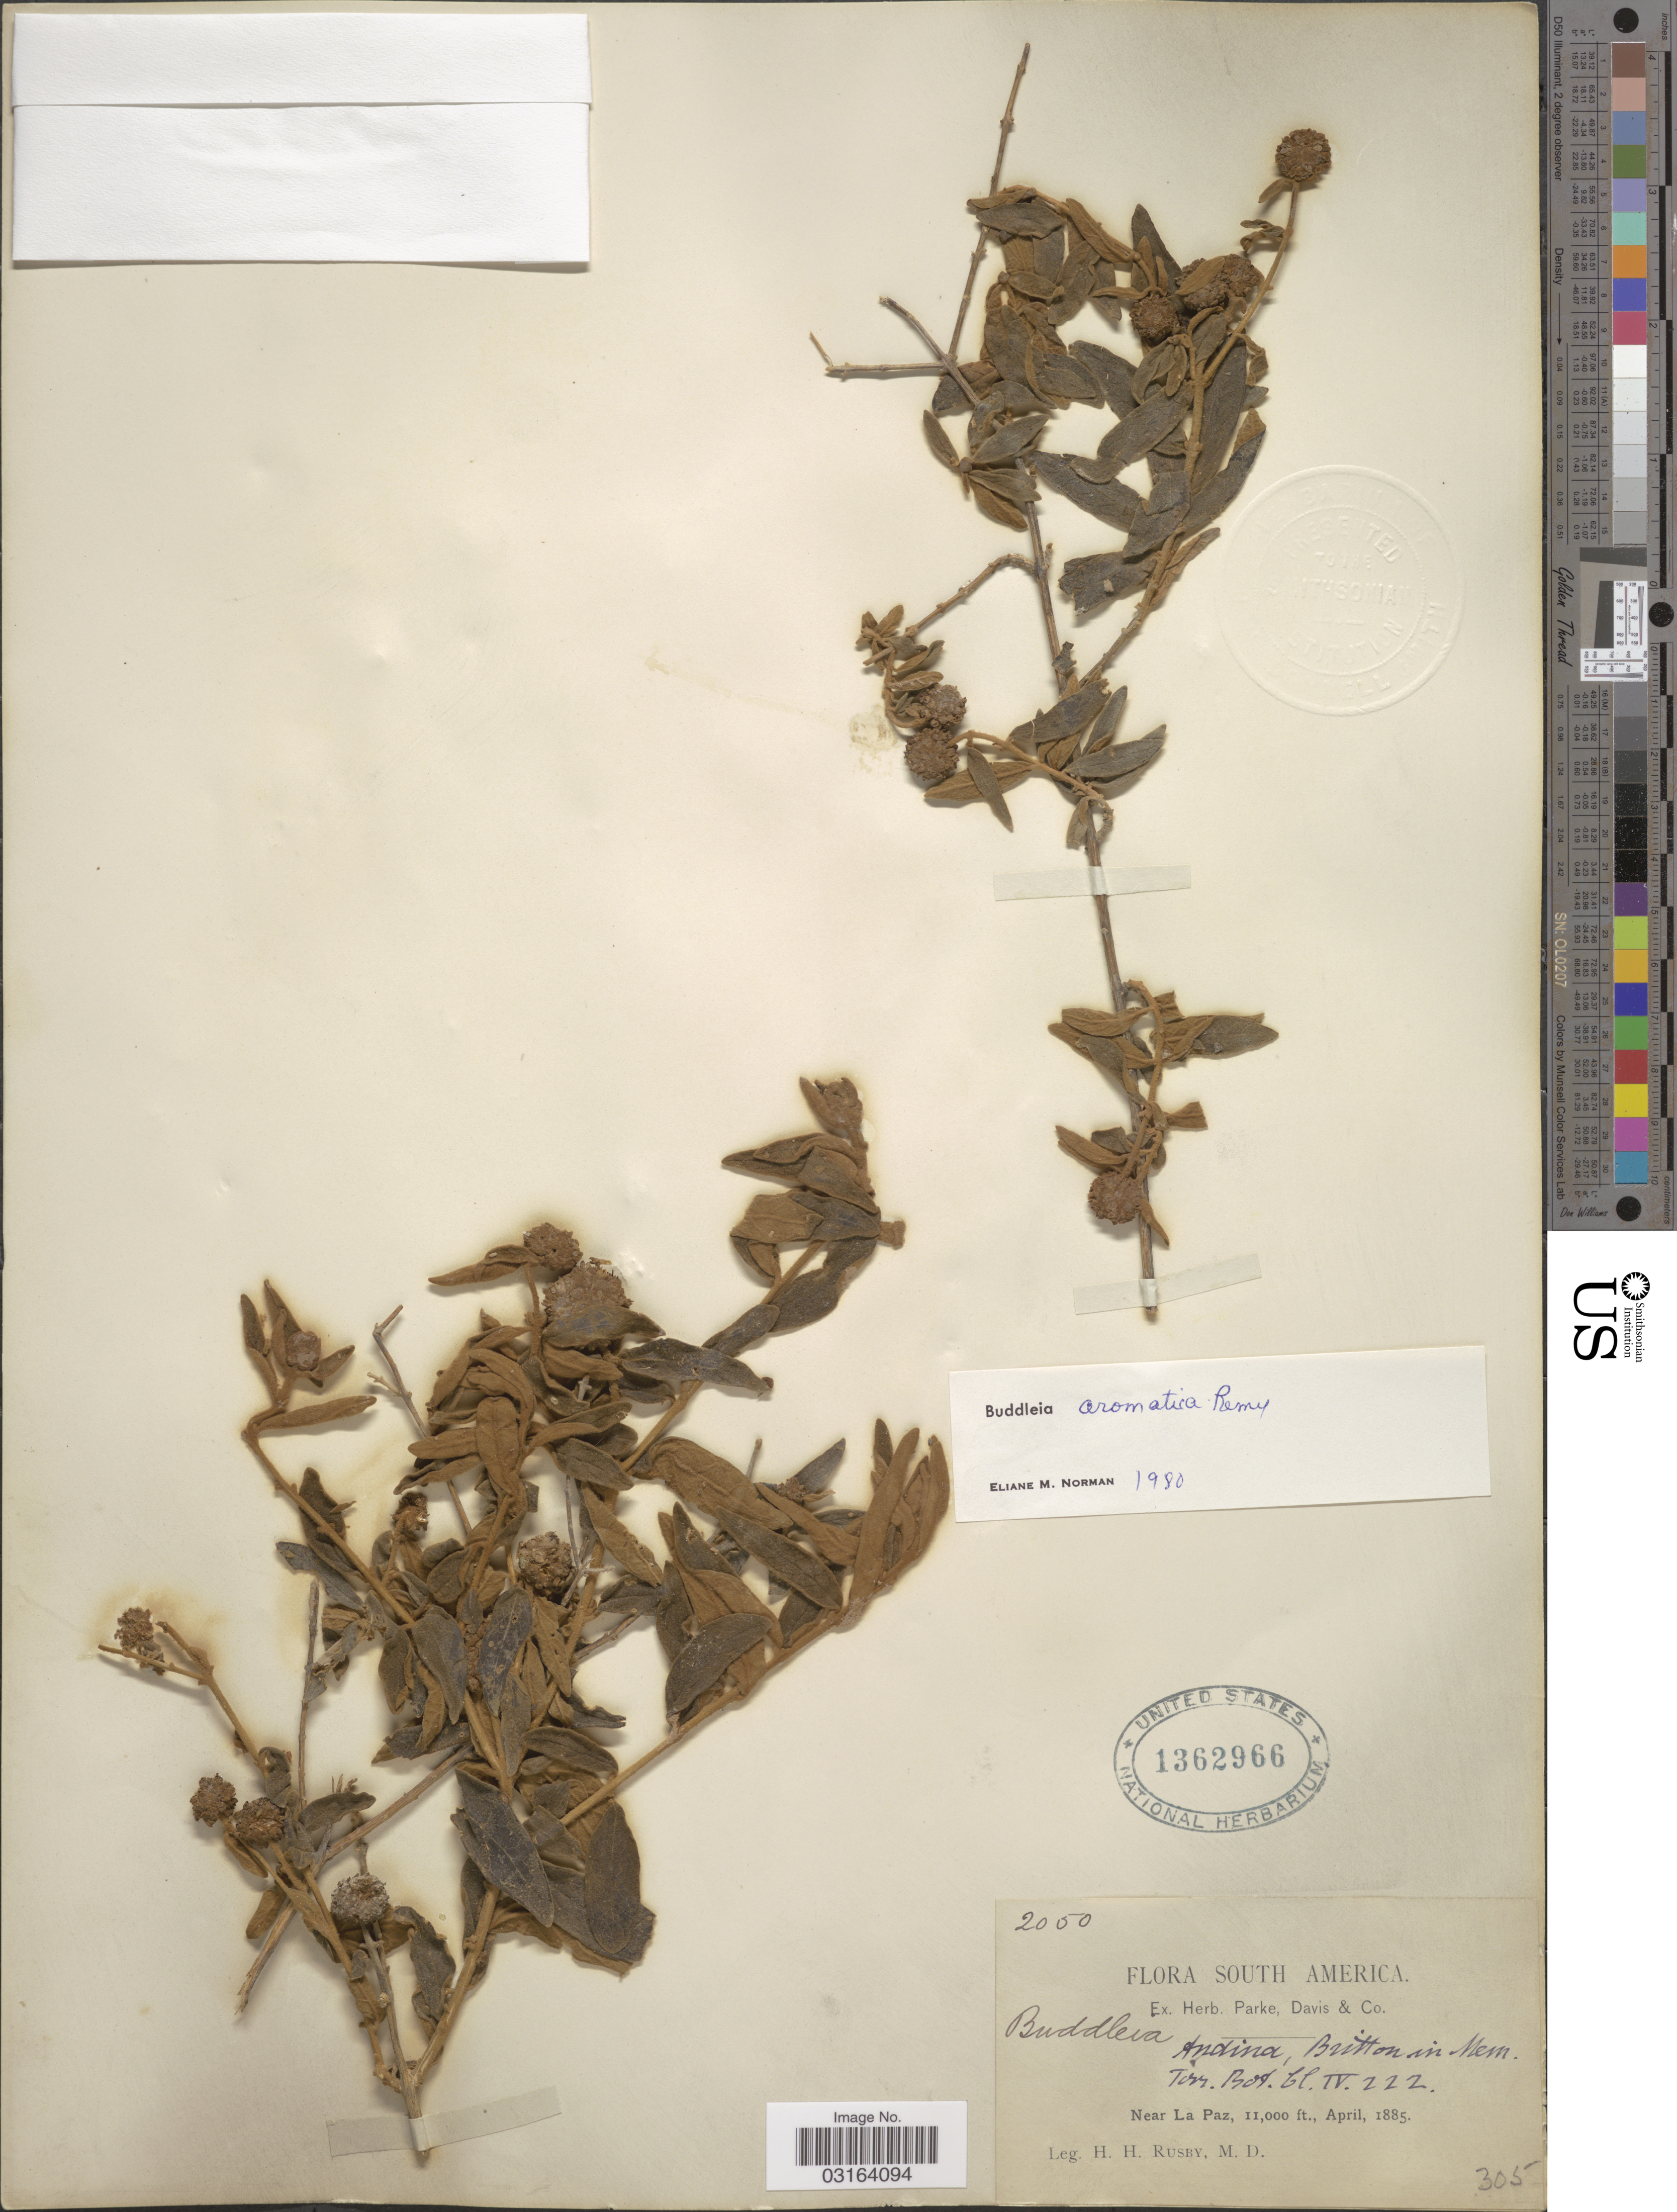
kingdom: Plantae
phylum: Tracheophyta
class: Magnoliopsida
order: Lamiales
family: Scrophulariaceae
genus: Buddleja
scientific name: Buddleja aromatica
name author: Remy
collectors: H. H. Rusby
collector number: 2050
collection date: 1885-04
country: Bolivia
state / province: La Paz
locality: Near La Paz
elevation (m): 3353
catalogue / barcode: US 1362966